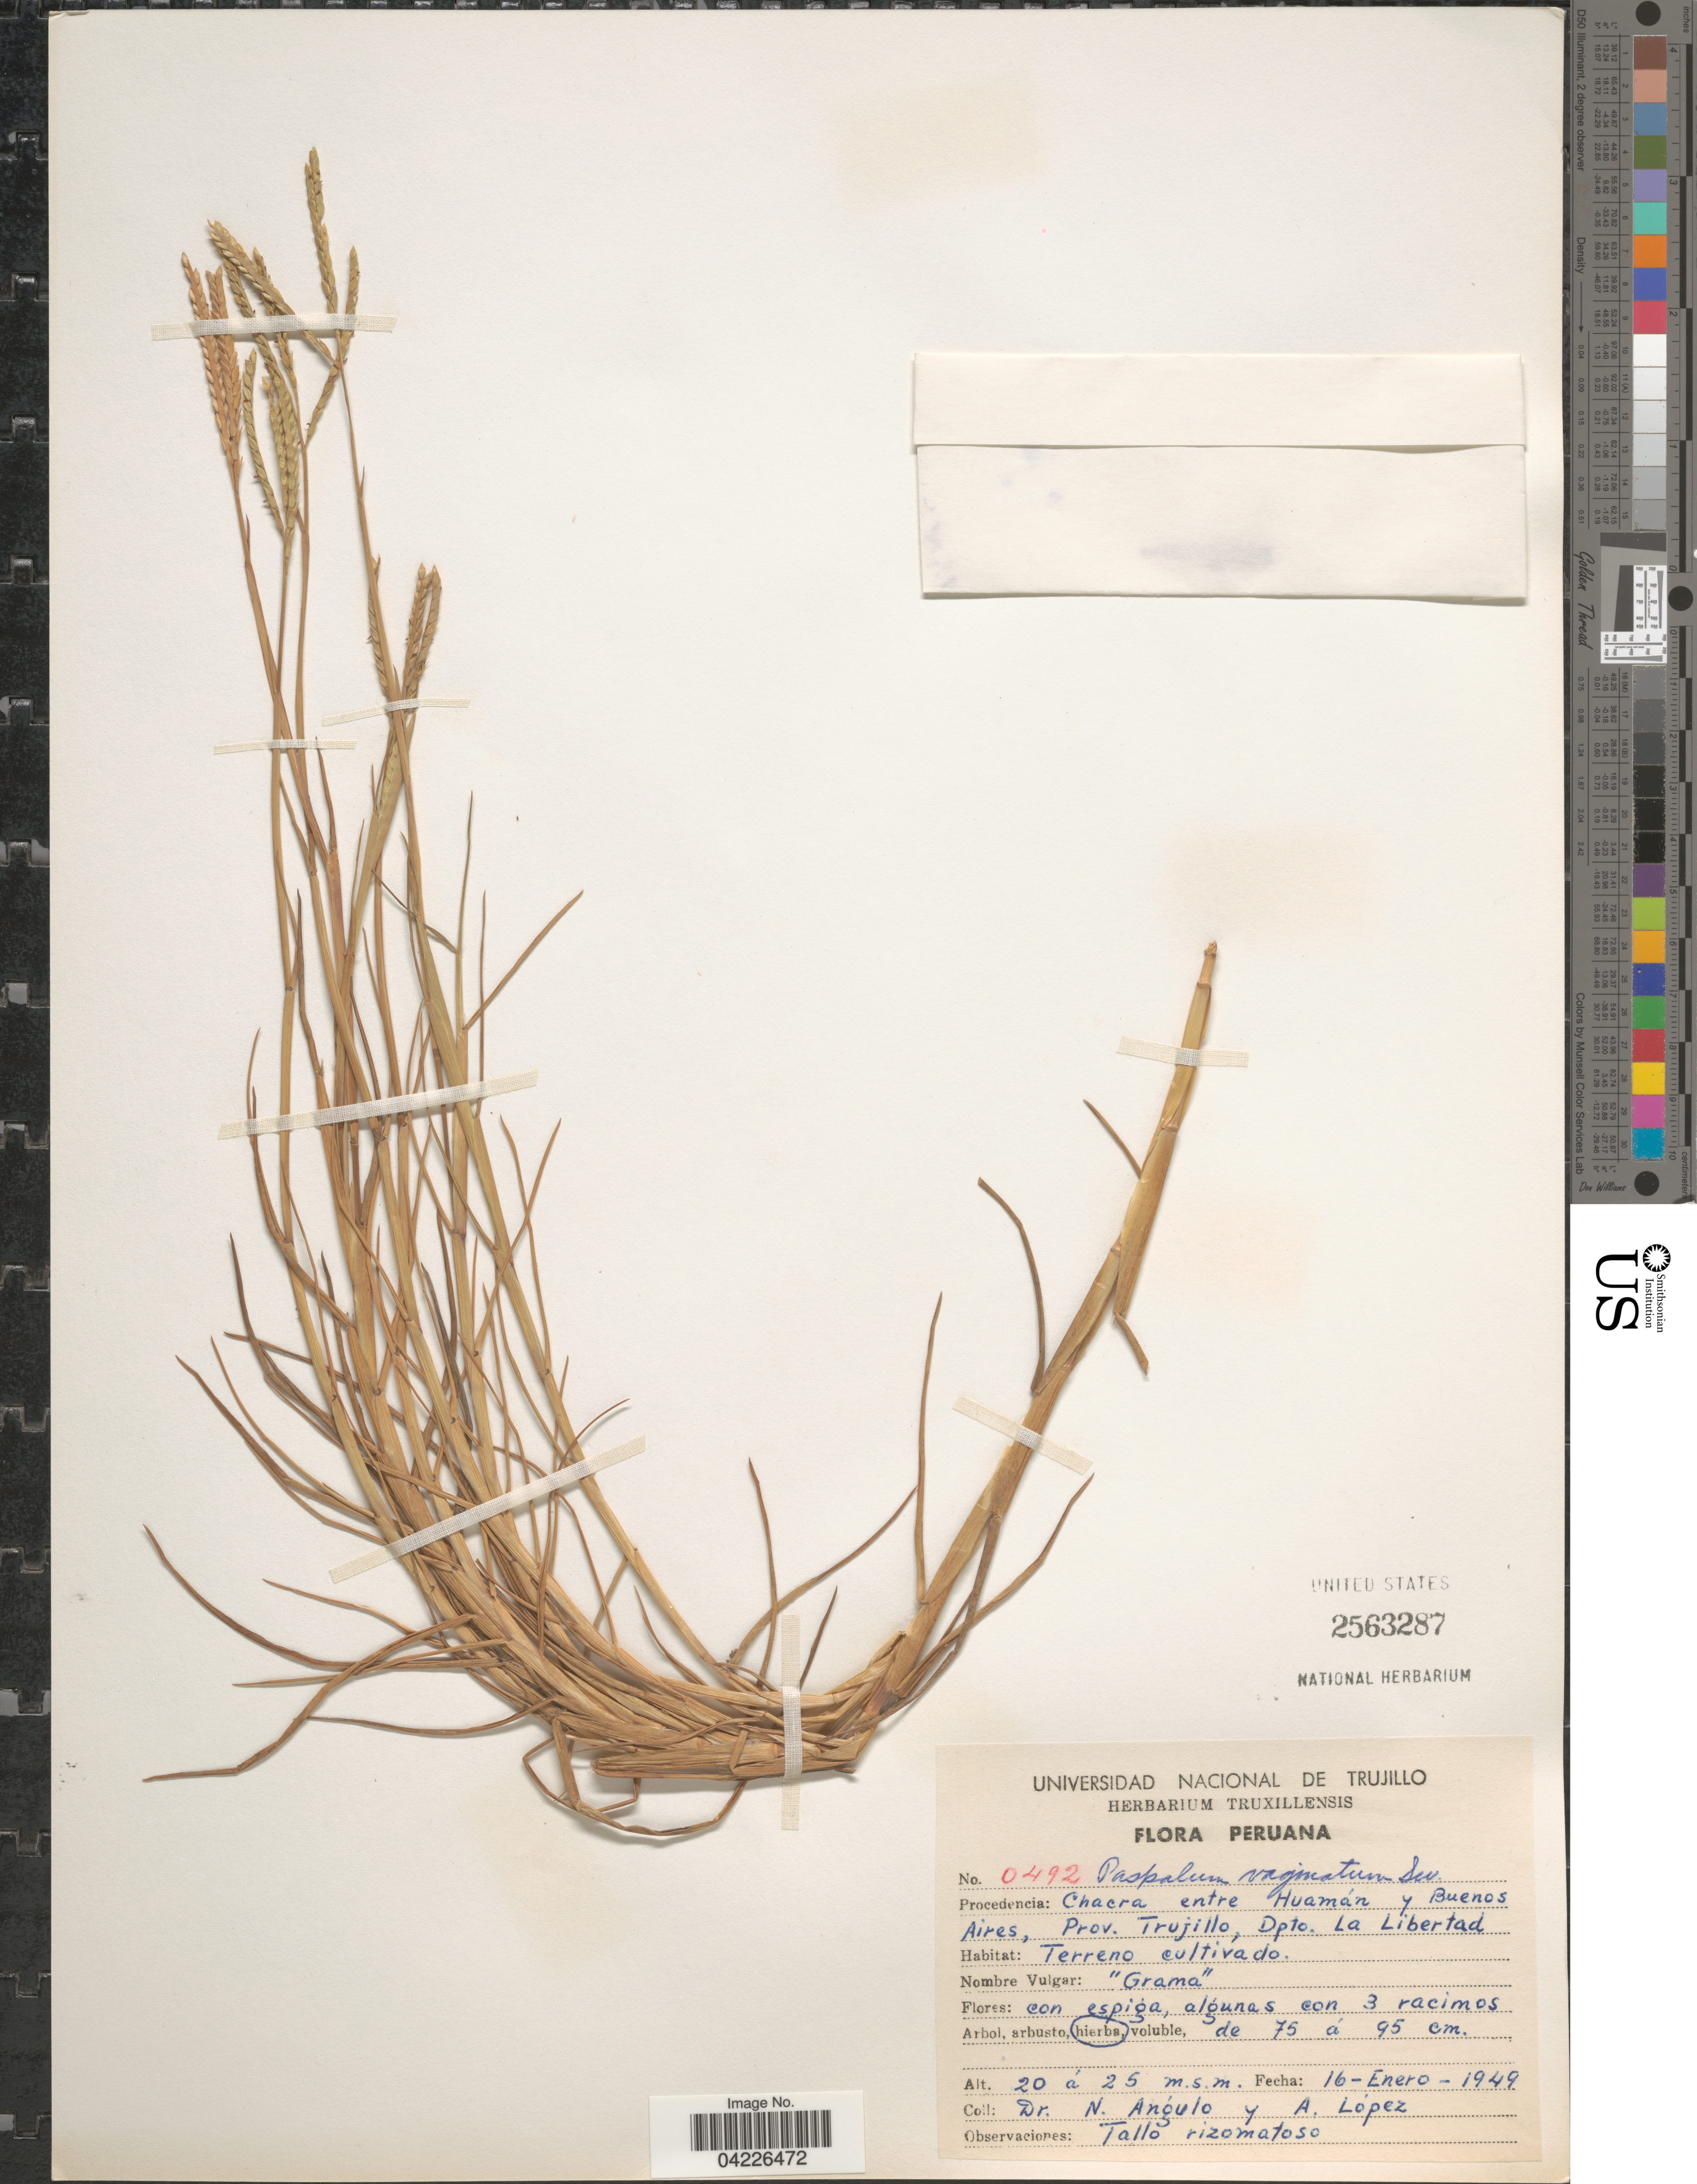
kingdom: Plantae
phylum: Tracheophyta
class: Liliopsida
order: Poales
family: Poaceae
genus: Paspalum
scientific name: Paspalum vaginatum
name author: Sw.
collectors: N. Angulo & A. López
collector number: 0492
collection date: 1949-01-16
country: Peru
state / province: La Libertad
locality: Chacra entre Huamán y Buenos Aires, Prov. Trujillo, Dpto. La Libertad.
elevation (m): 20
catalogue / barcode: US 2563287